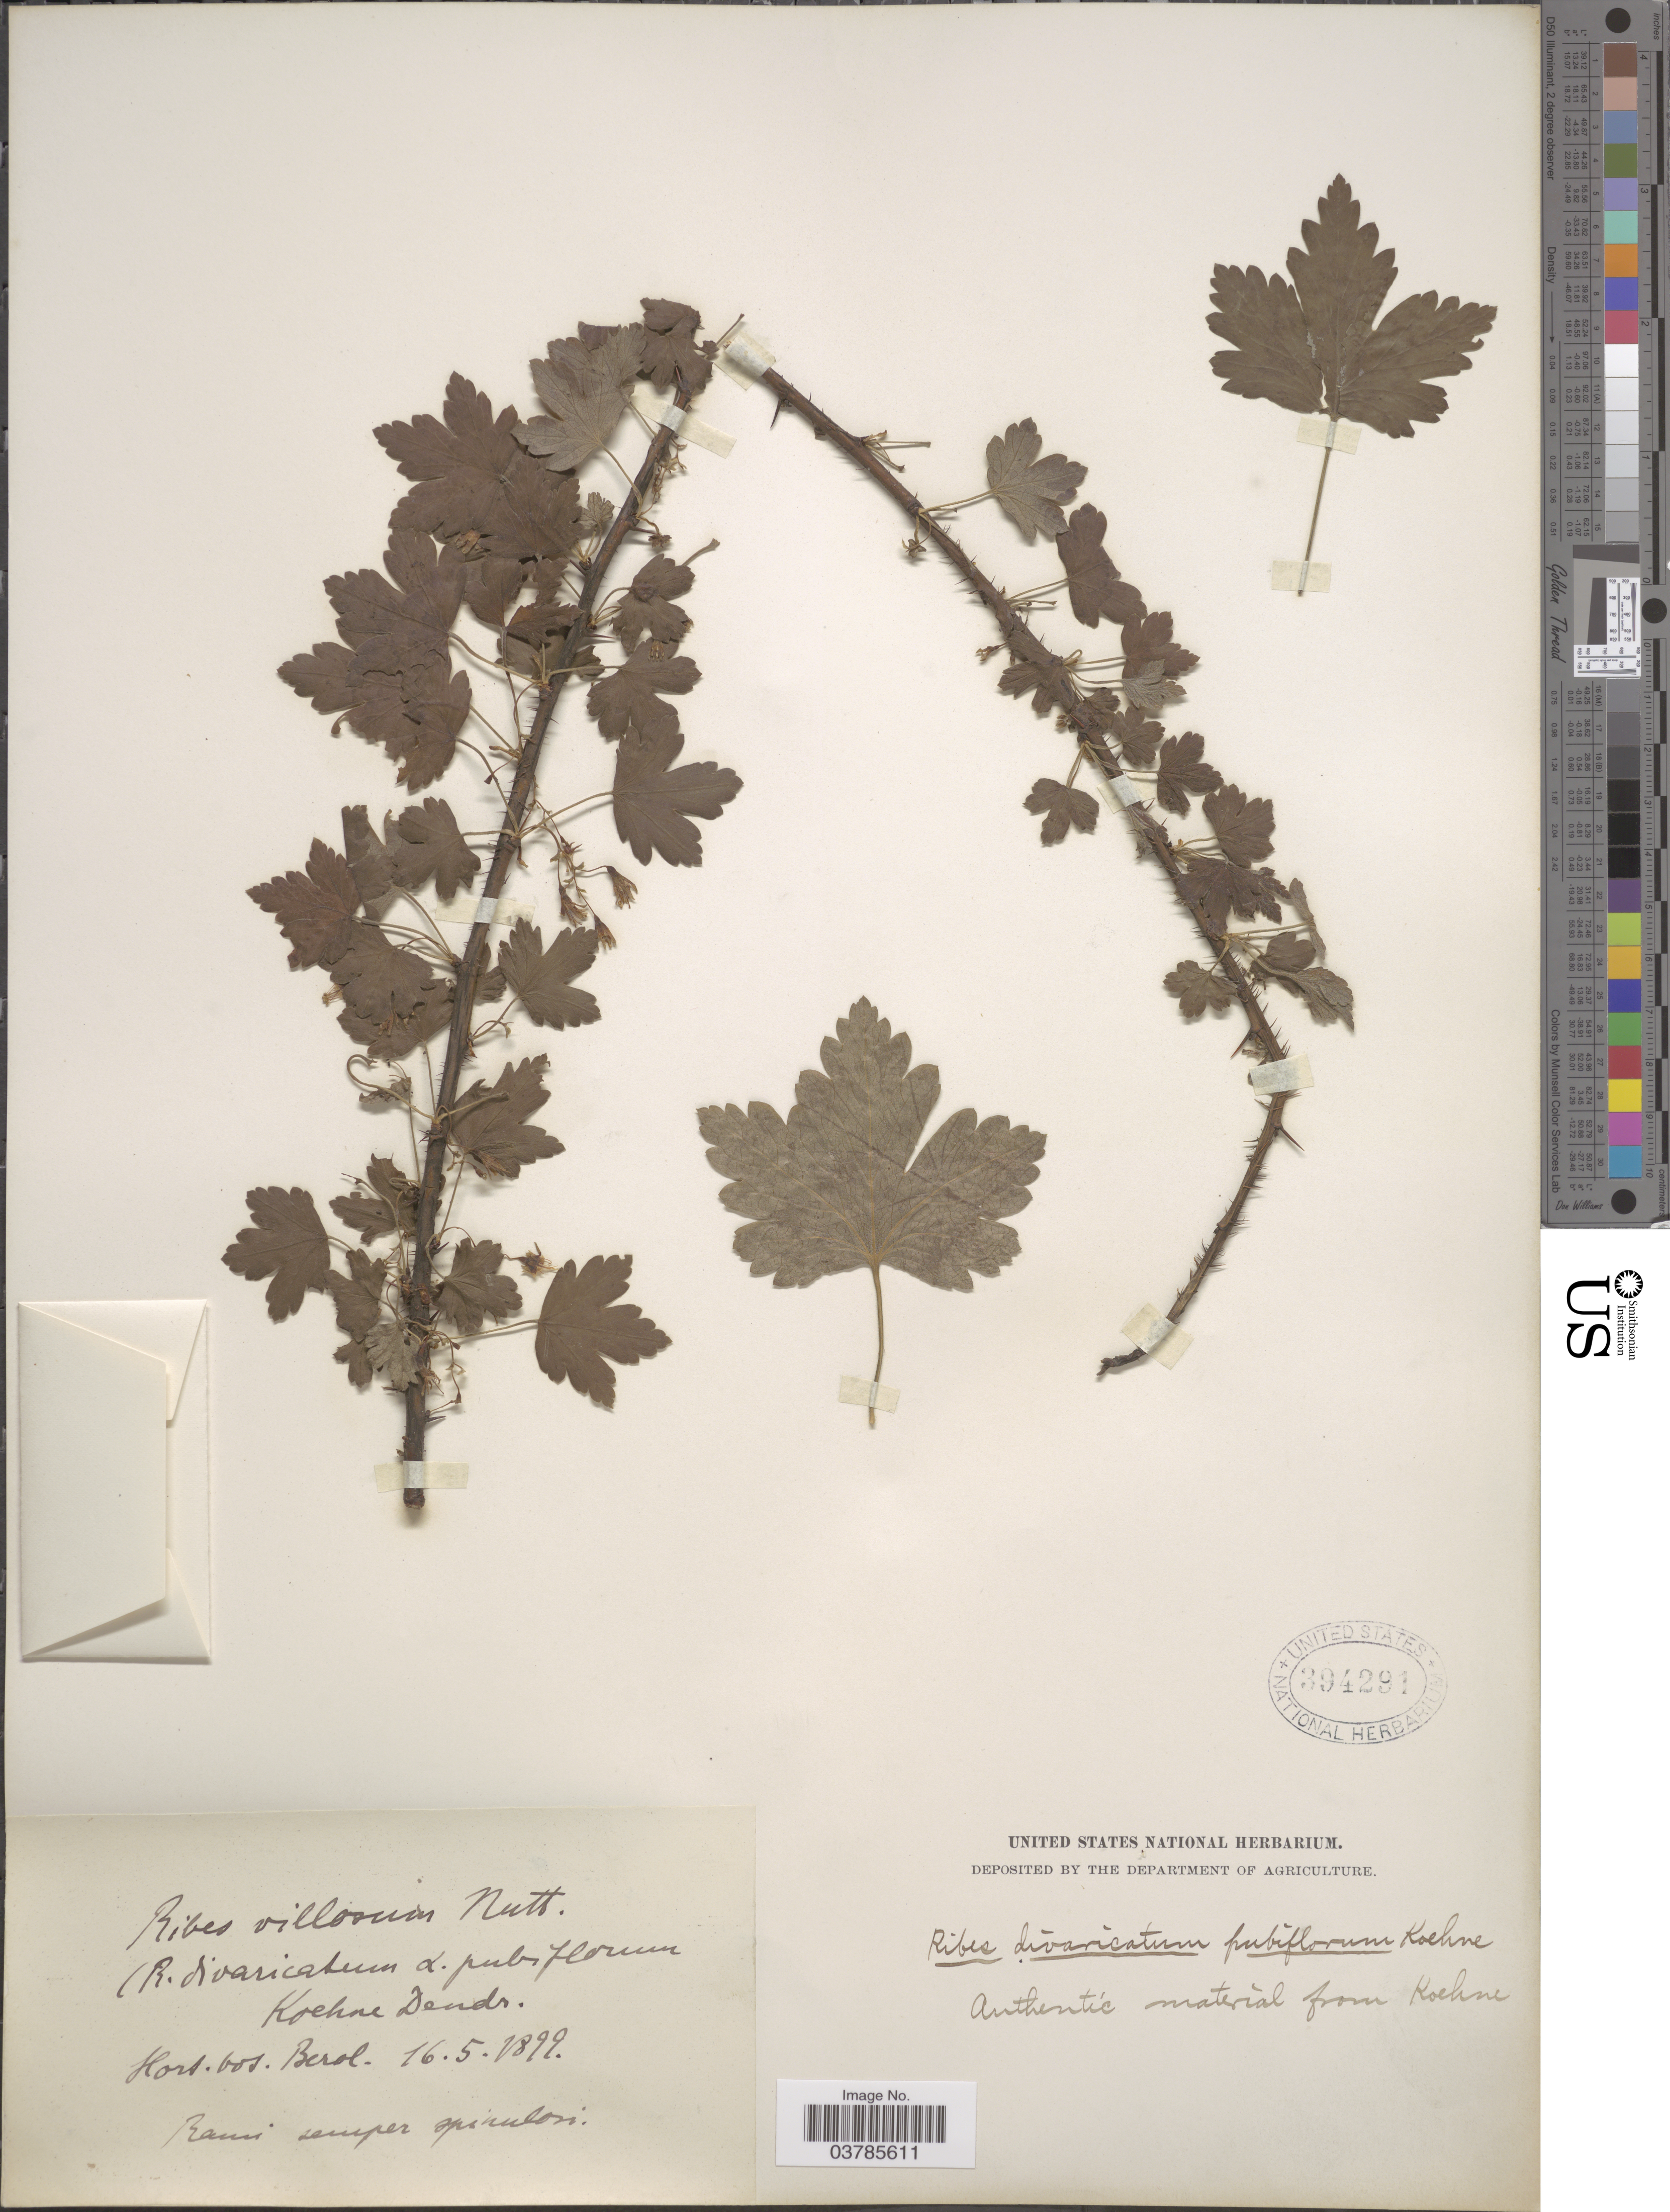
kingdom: Plantae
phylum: Tracheophyta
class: Magnoliopsida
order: Saxifragales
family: Grossulariaceae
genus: Ribes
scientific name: Ribes divaricatum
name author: Douglas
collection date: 1899-05-16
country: Germany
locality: Hort. bot. Berol.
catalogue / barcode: US 394291